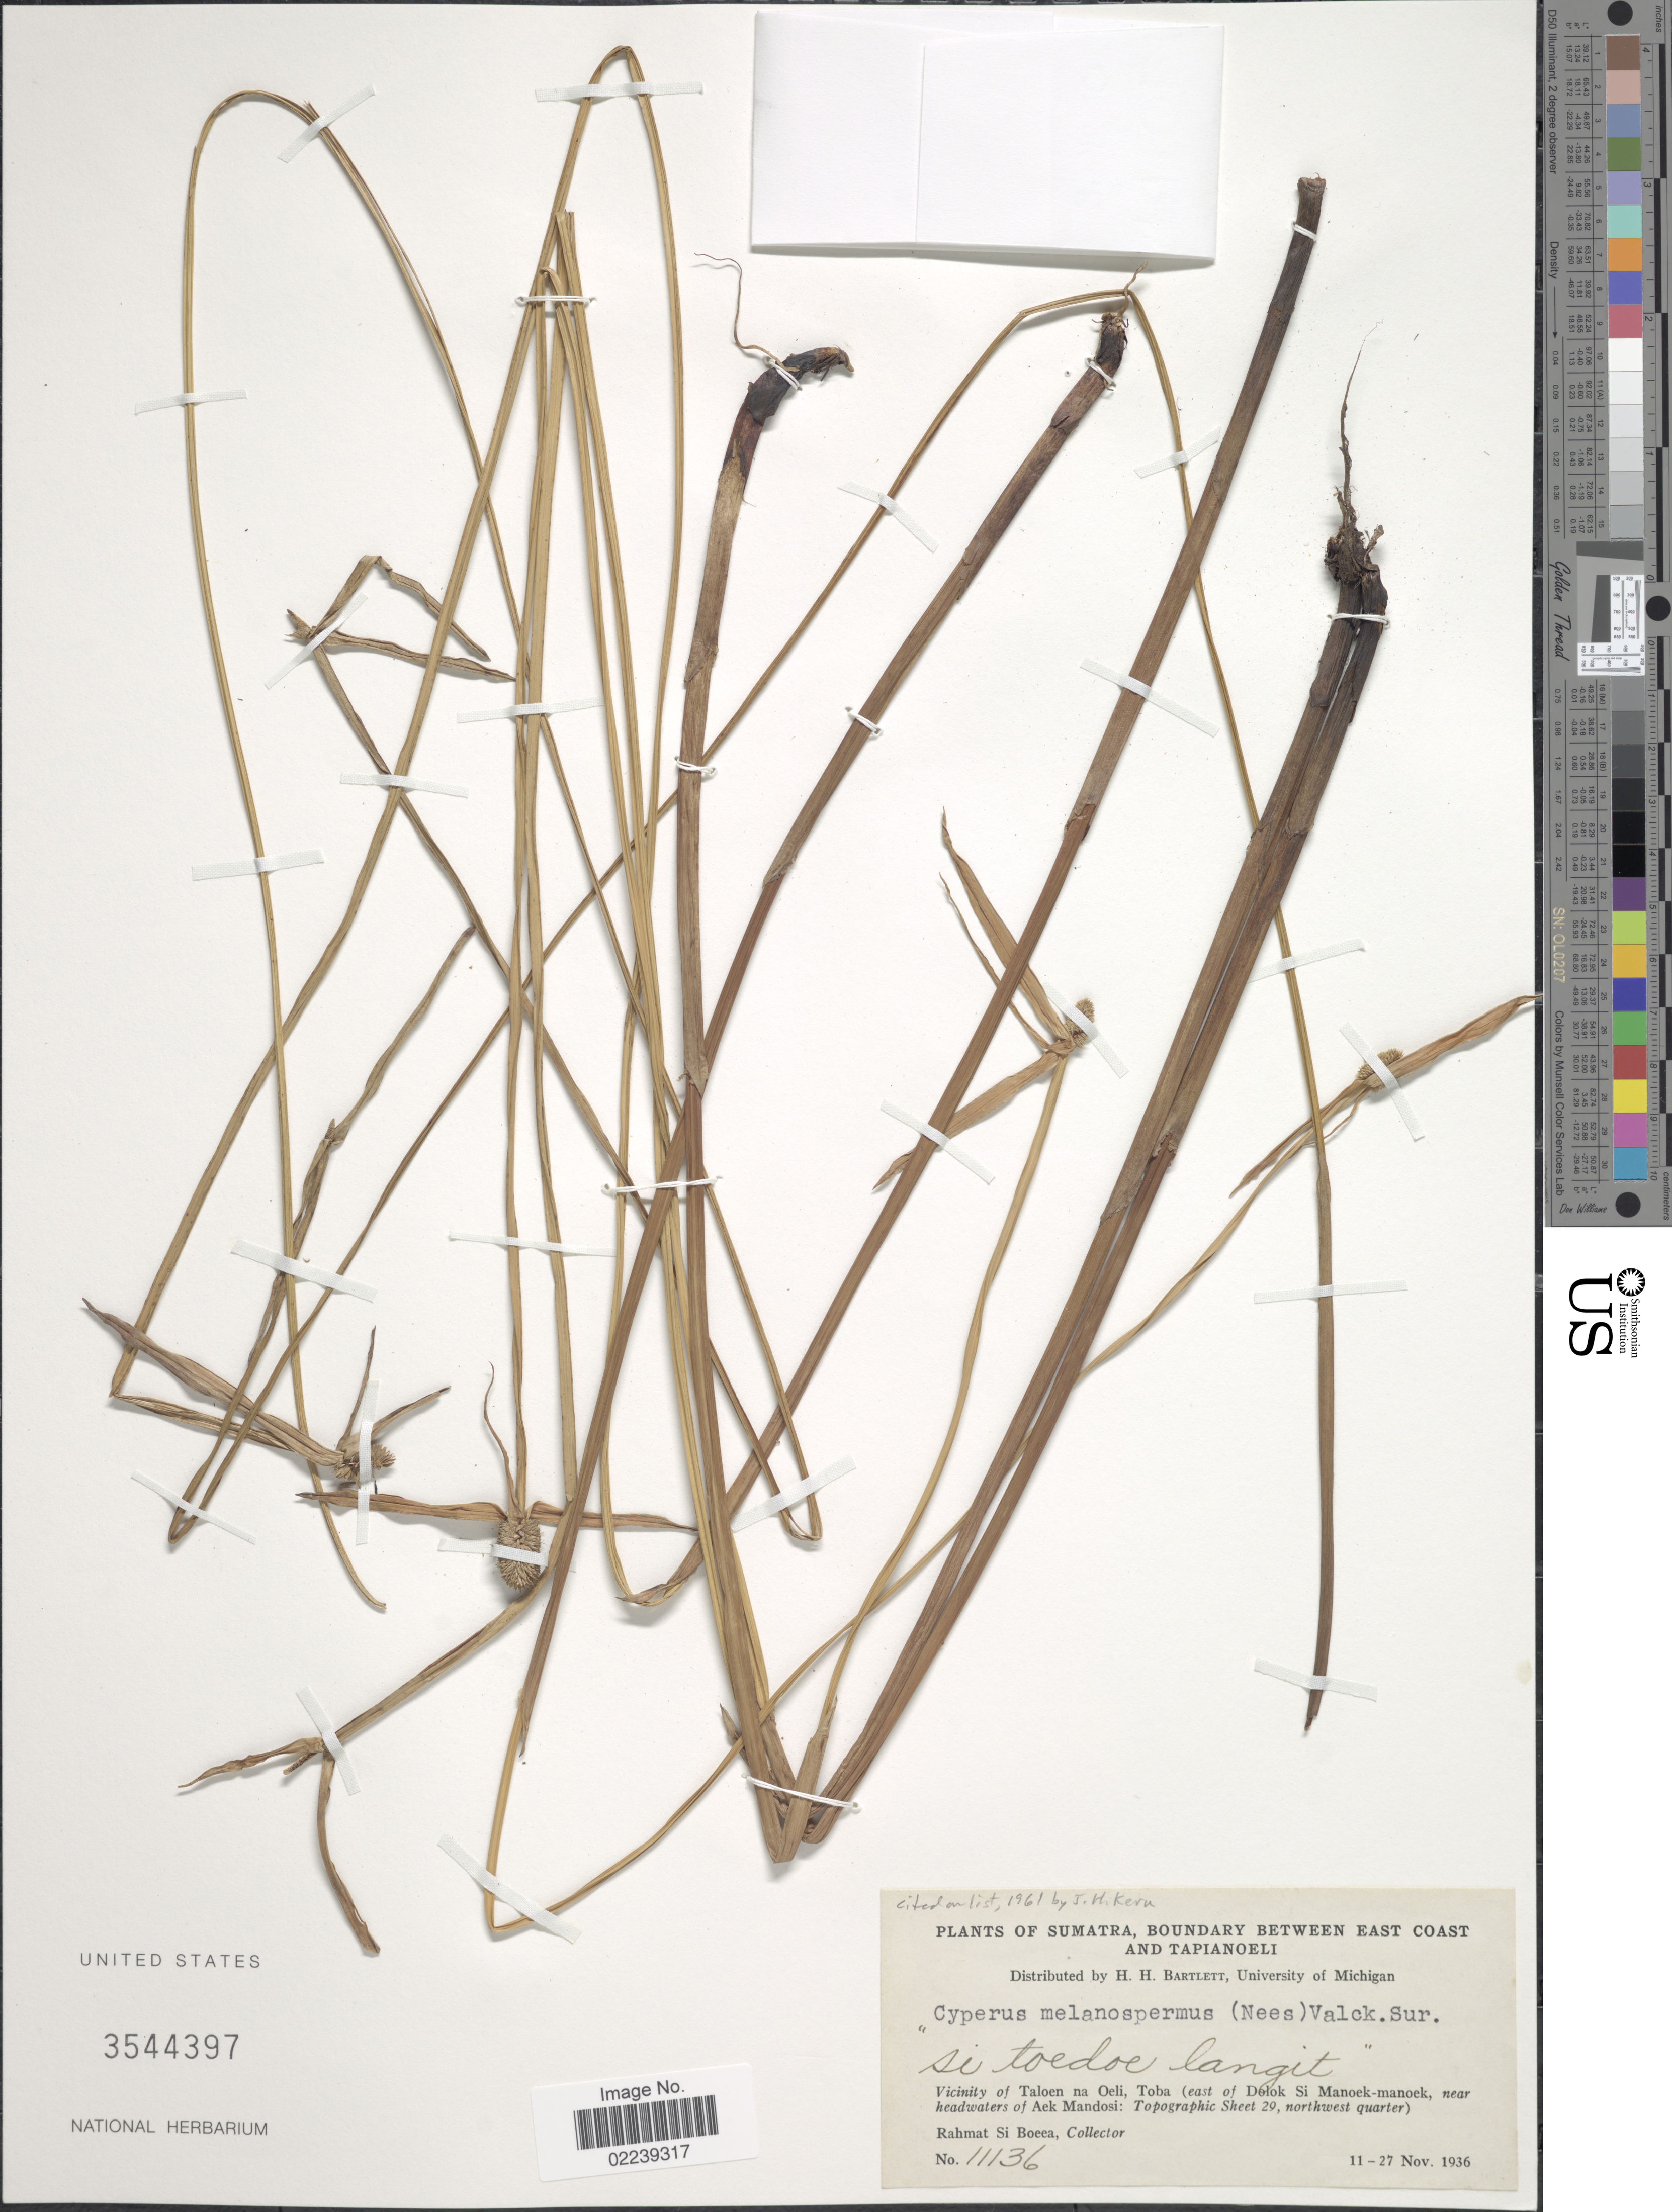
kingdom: Plantae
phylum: Tracheophyta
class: Liliopsida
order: Poales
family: Cyperaceae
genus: Cyperus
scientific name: Cyperus melanospermus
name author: (Nees) Valck. Sur.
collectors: Rahmat Si Boeea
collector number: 11136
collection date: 1936-11-11/1936-11-27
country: Indonesia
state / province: Sumatra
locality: Boundary between East Coast and Tapianoeli, 'so toedoe langit', Vicinity of Taloen na Oeli, Toba (east of Dolok Si Manoek-manoek, near headwaters of Aek Mandosi:Topographic Sheet 29, northwest quarter)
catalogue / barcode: US 3544397